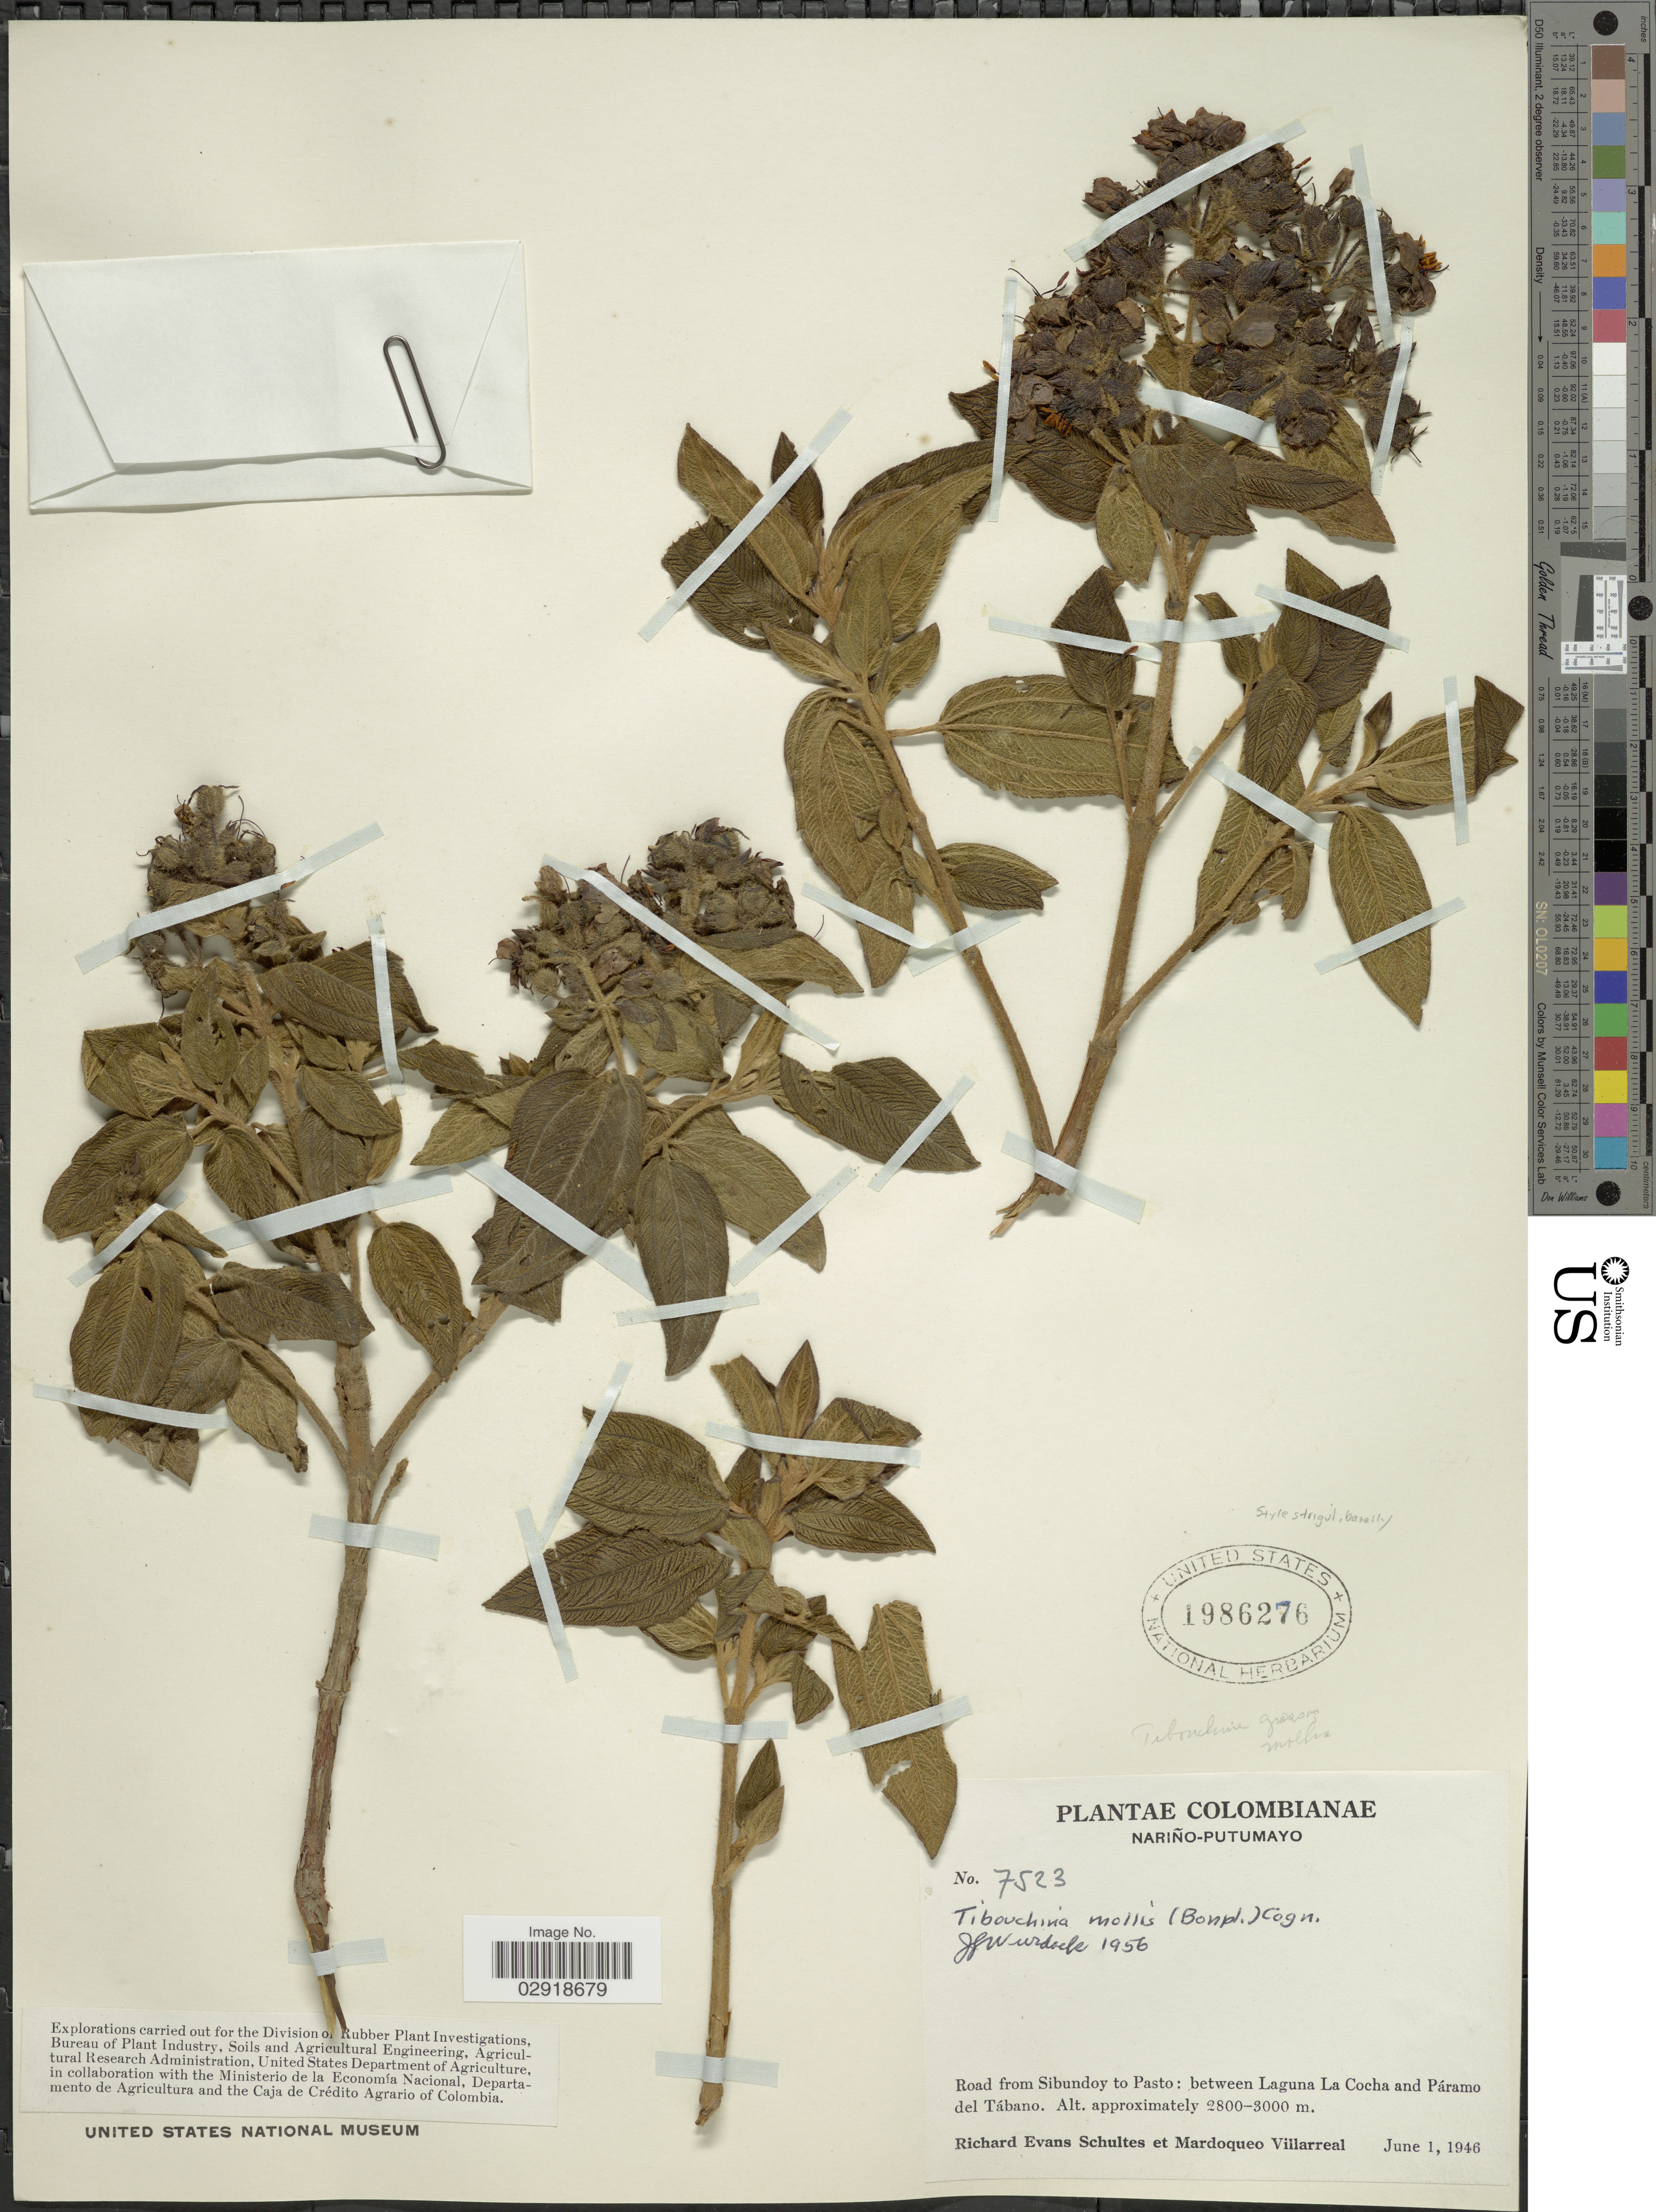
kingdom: Plantae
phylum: Tracheophyta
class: Magnoliopsida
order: Myrtales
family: Melastomataceae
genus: Chaetogastra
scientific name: Chaetogastra mollis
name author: (Bonpl.) DC.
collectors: R. E. Schultes & M. Villarreal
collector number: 7523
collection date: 1946-06-01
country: Colombia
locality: Nariño-Putumayo. Road from Sibundoy to Pasto: between Laguna La Cocha and Páramo del Tábano.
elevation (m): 2800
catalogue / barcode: US 1986276